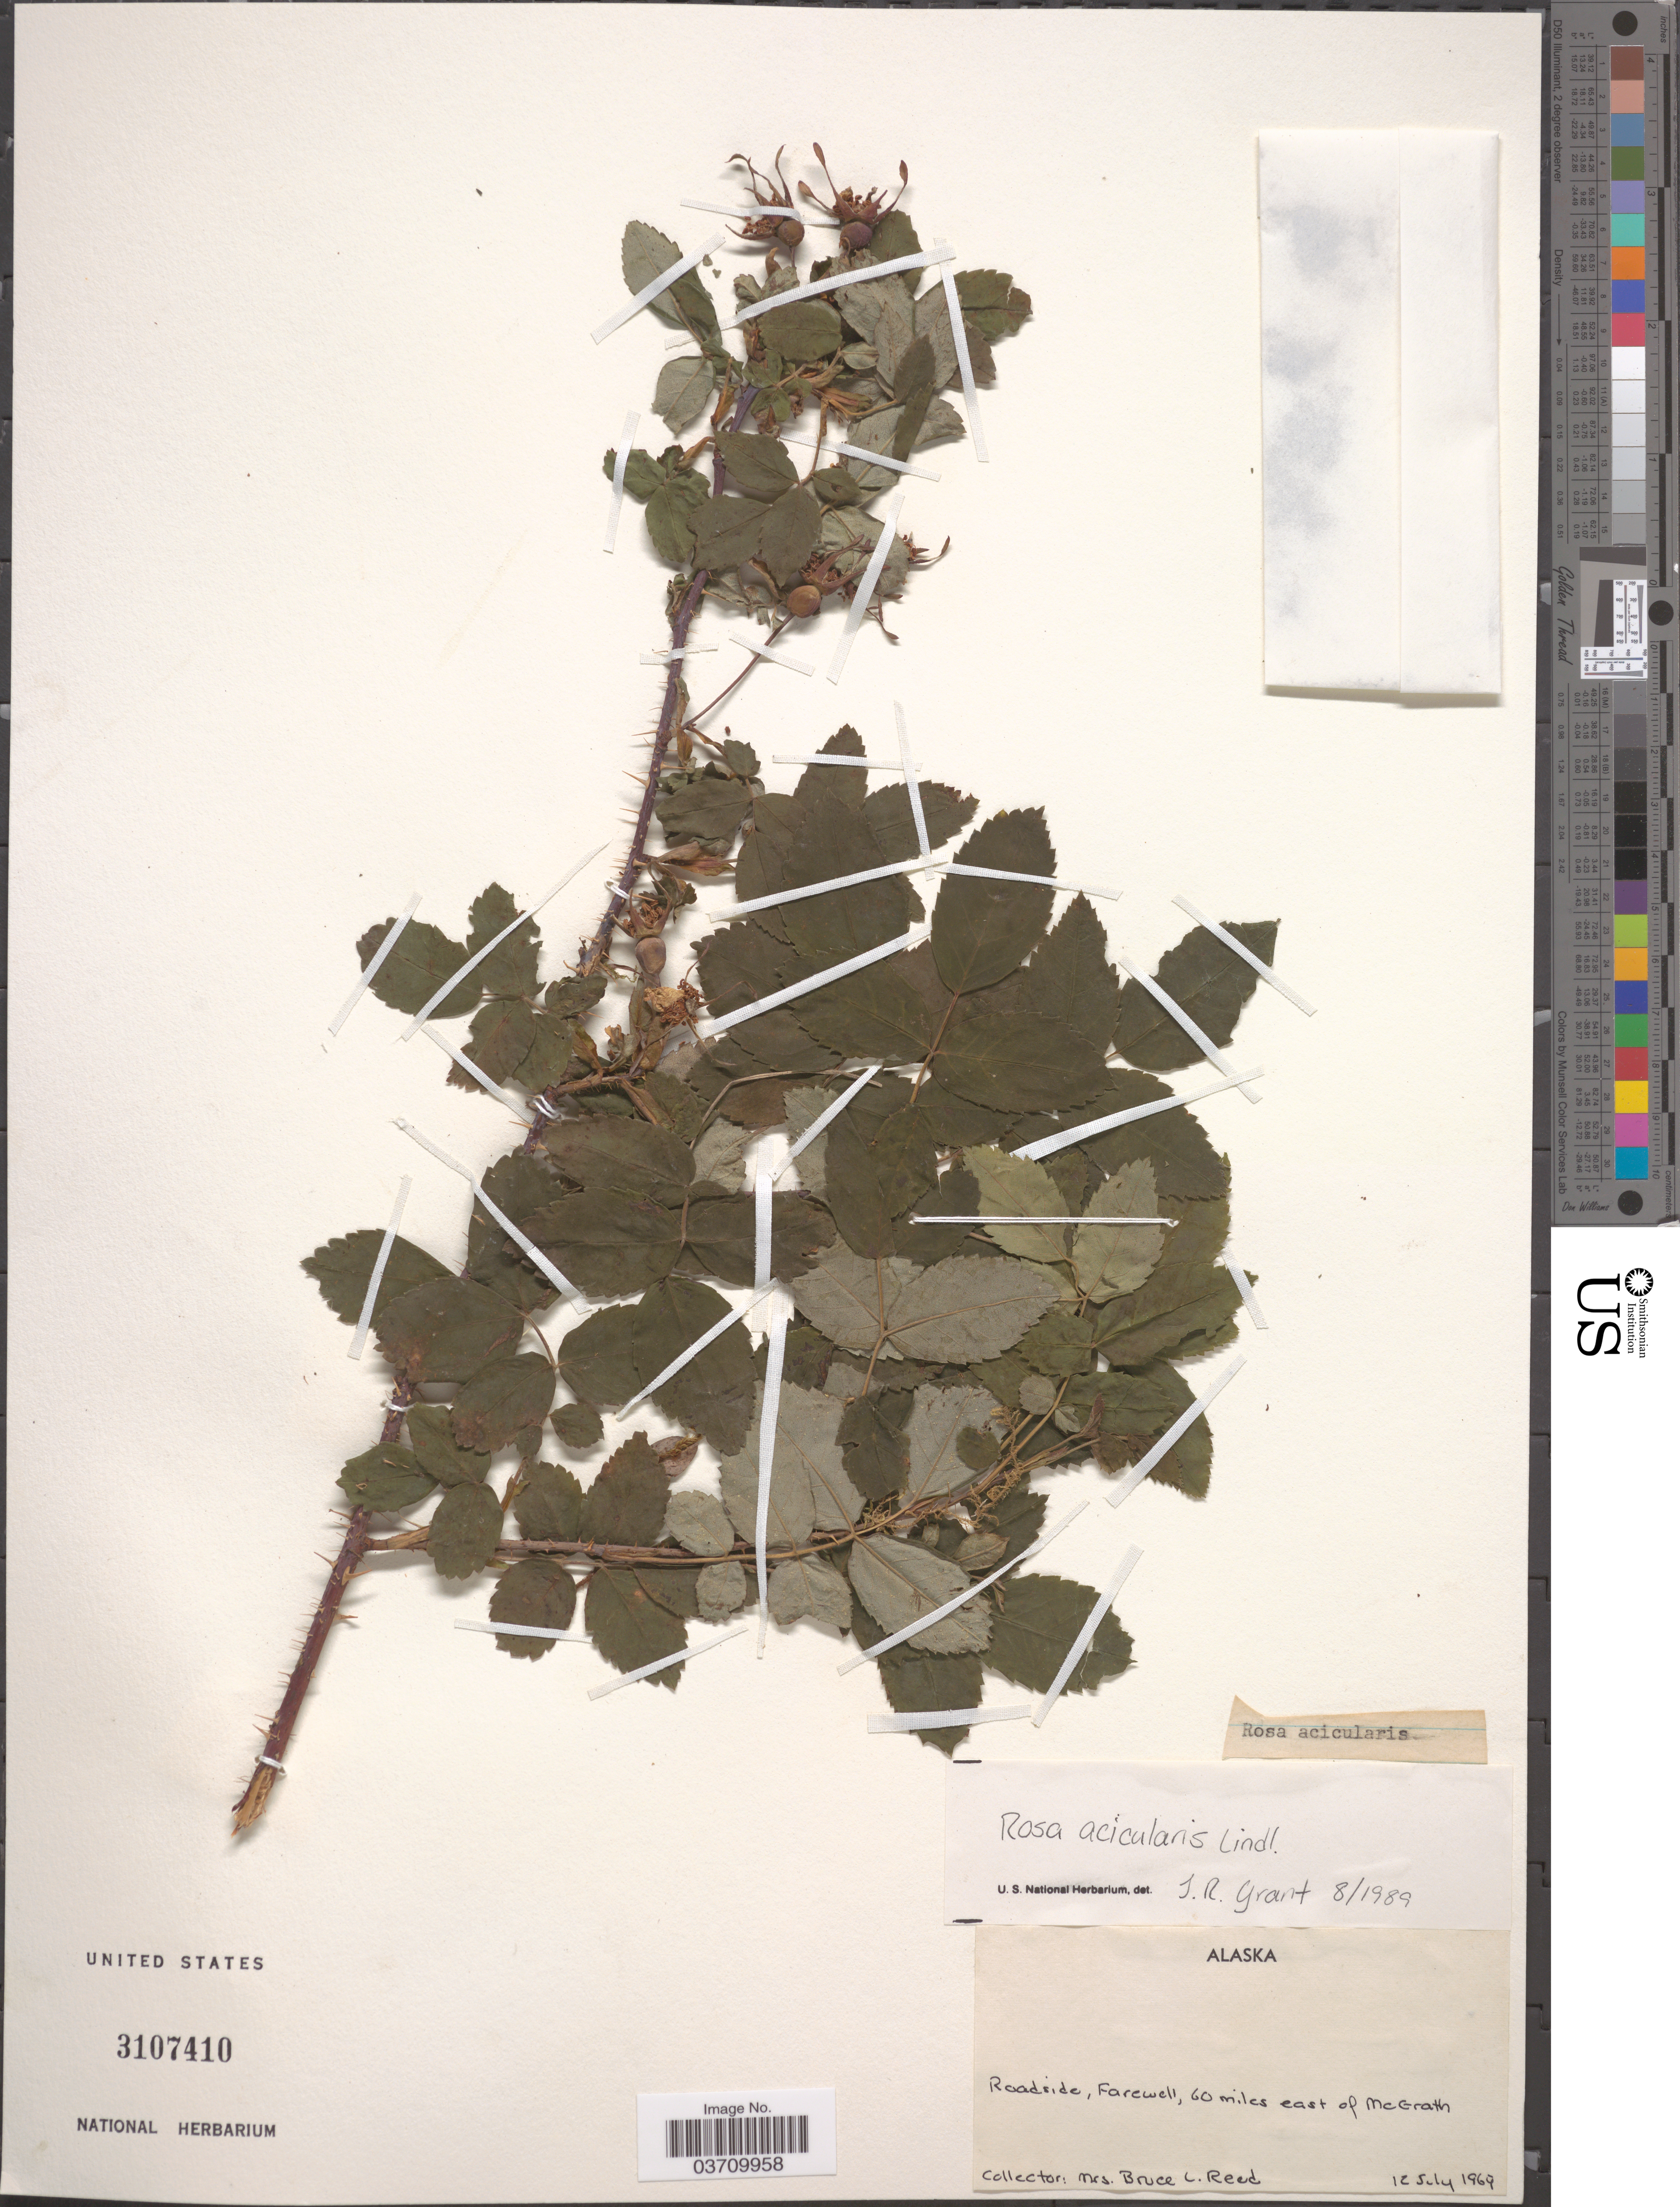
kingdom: Plantae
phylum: Tracheophyta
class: Magnoliopsida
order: Rosales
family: Rosaceae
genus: Rosa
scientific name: Rosa acicularis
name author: Lindl.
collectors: B. Reed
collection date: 1969-07-12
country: United States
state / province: Alaska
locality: Roadside, Farewell, 60 miles east of McGrath.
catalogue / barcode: US 3107410